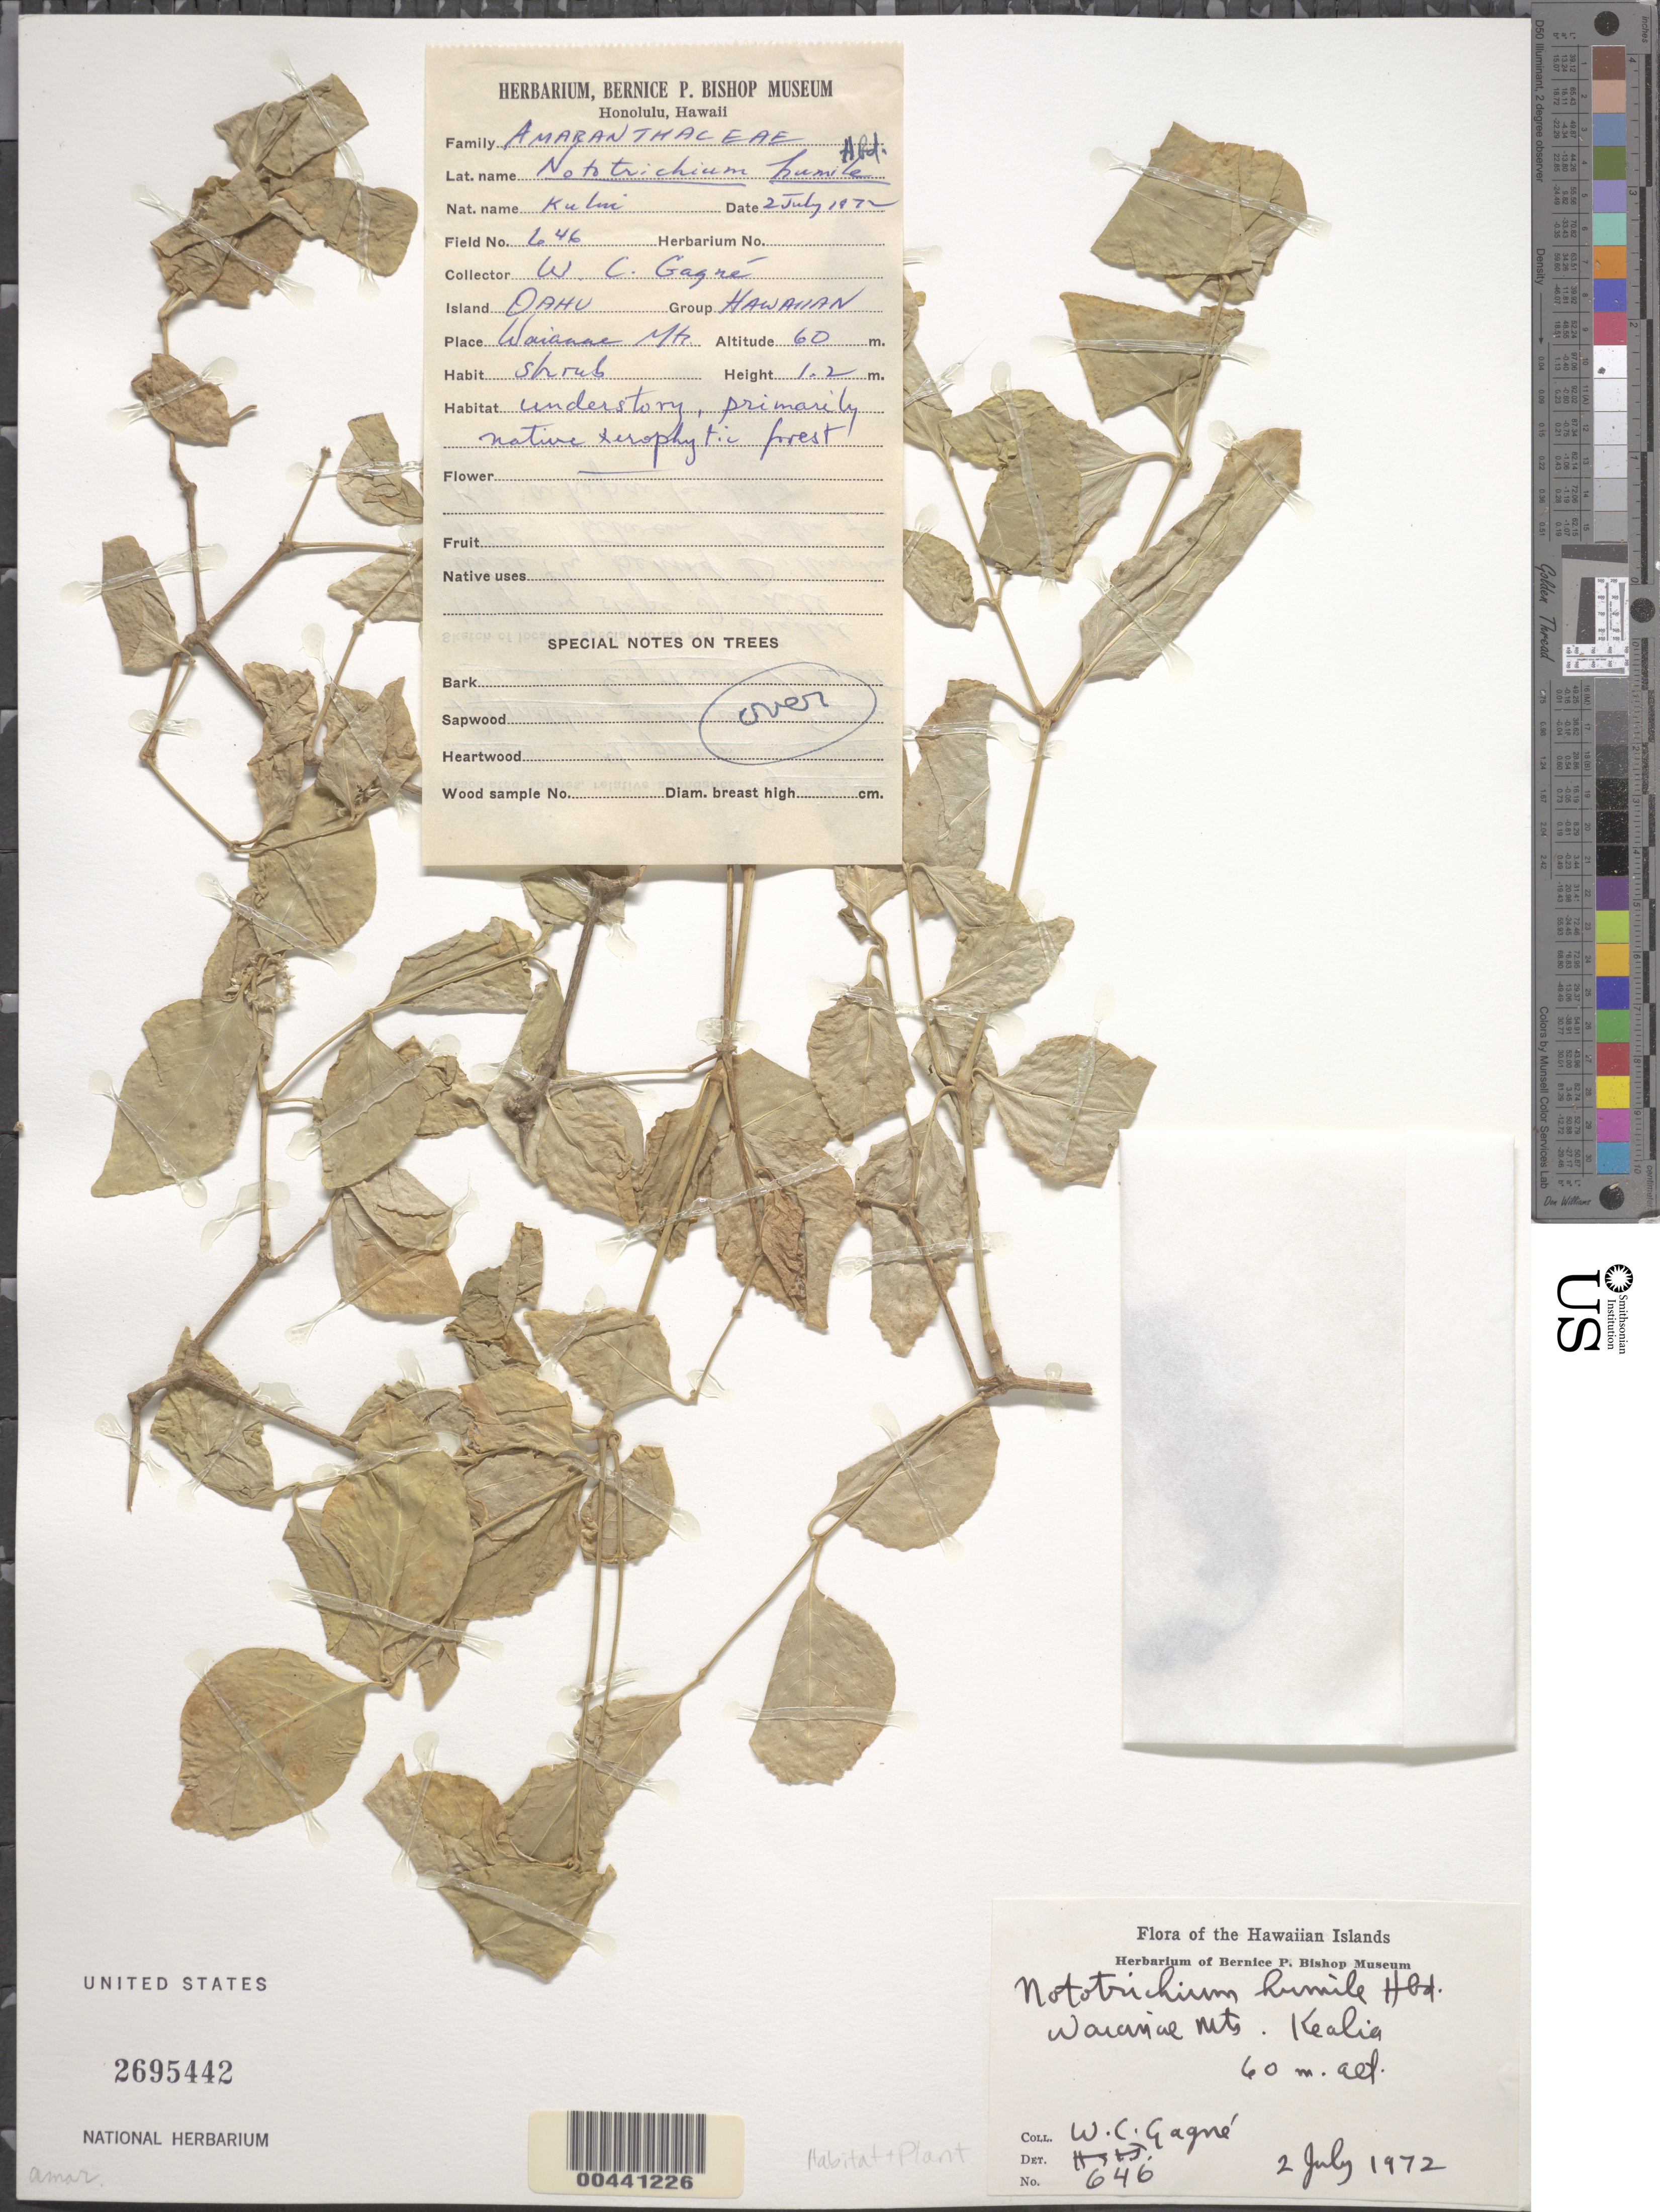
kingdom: Plantae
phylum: Tracheophyta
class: Magnoliopsida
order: Caryophyllales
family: Amaranthaceae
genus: Achyranthes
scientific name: Achyranthes humilis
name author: (Hillebr.) Di Vincenzo et al.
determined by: Wagner, W. L., (BOT), Smithsonian Institution - National Museum of Natural History (UNITED STATES)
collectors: W. Gagne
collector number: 646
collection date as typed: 2 Jul 1972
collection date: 1972-07-02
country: United States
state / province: Hawaii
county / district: Honolulu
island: Oahu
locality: Waianae Mts., Kealia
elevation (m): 60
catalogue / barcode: US 2695442